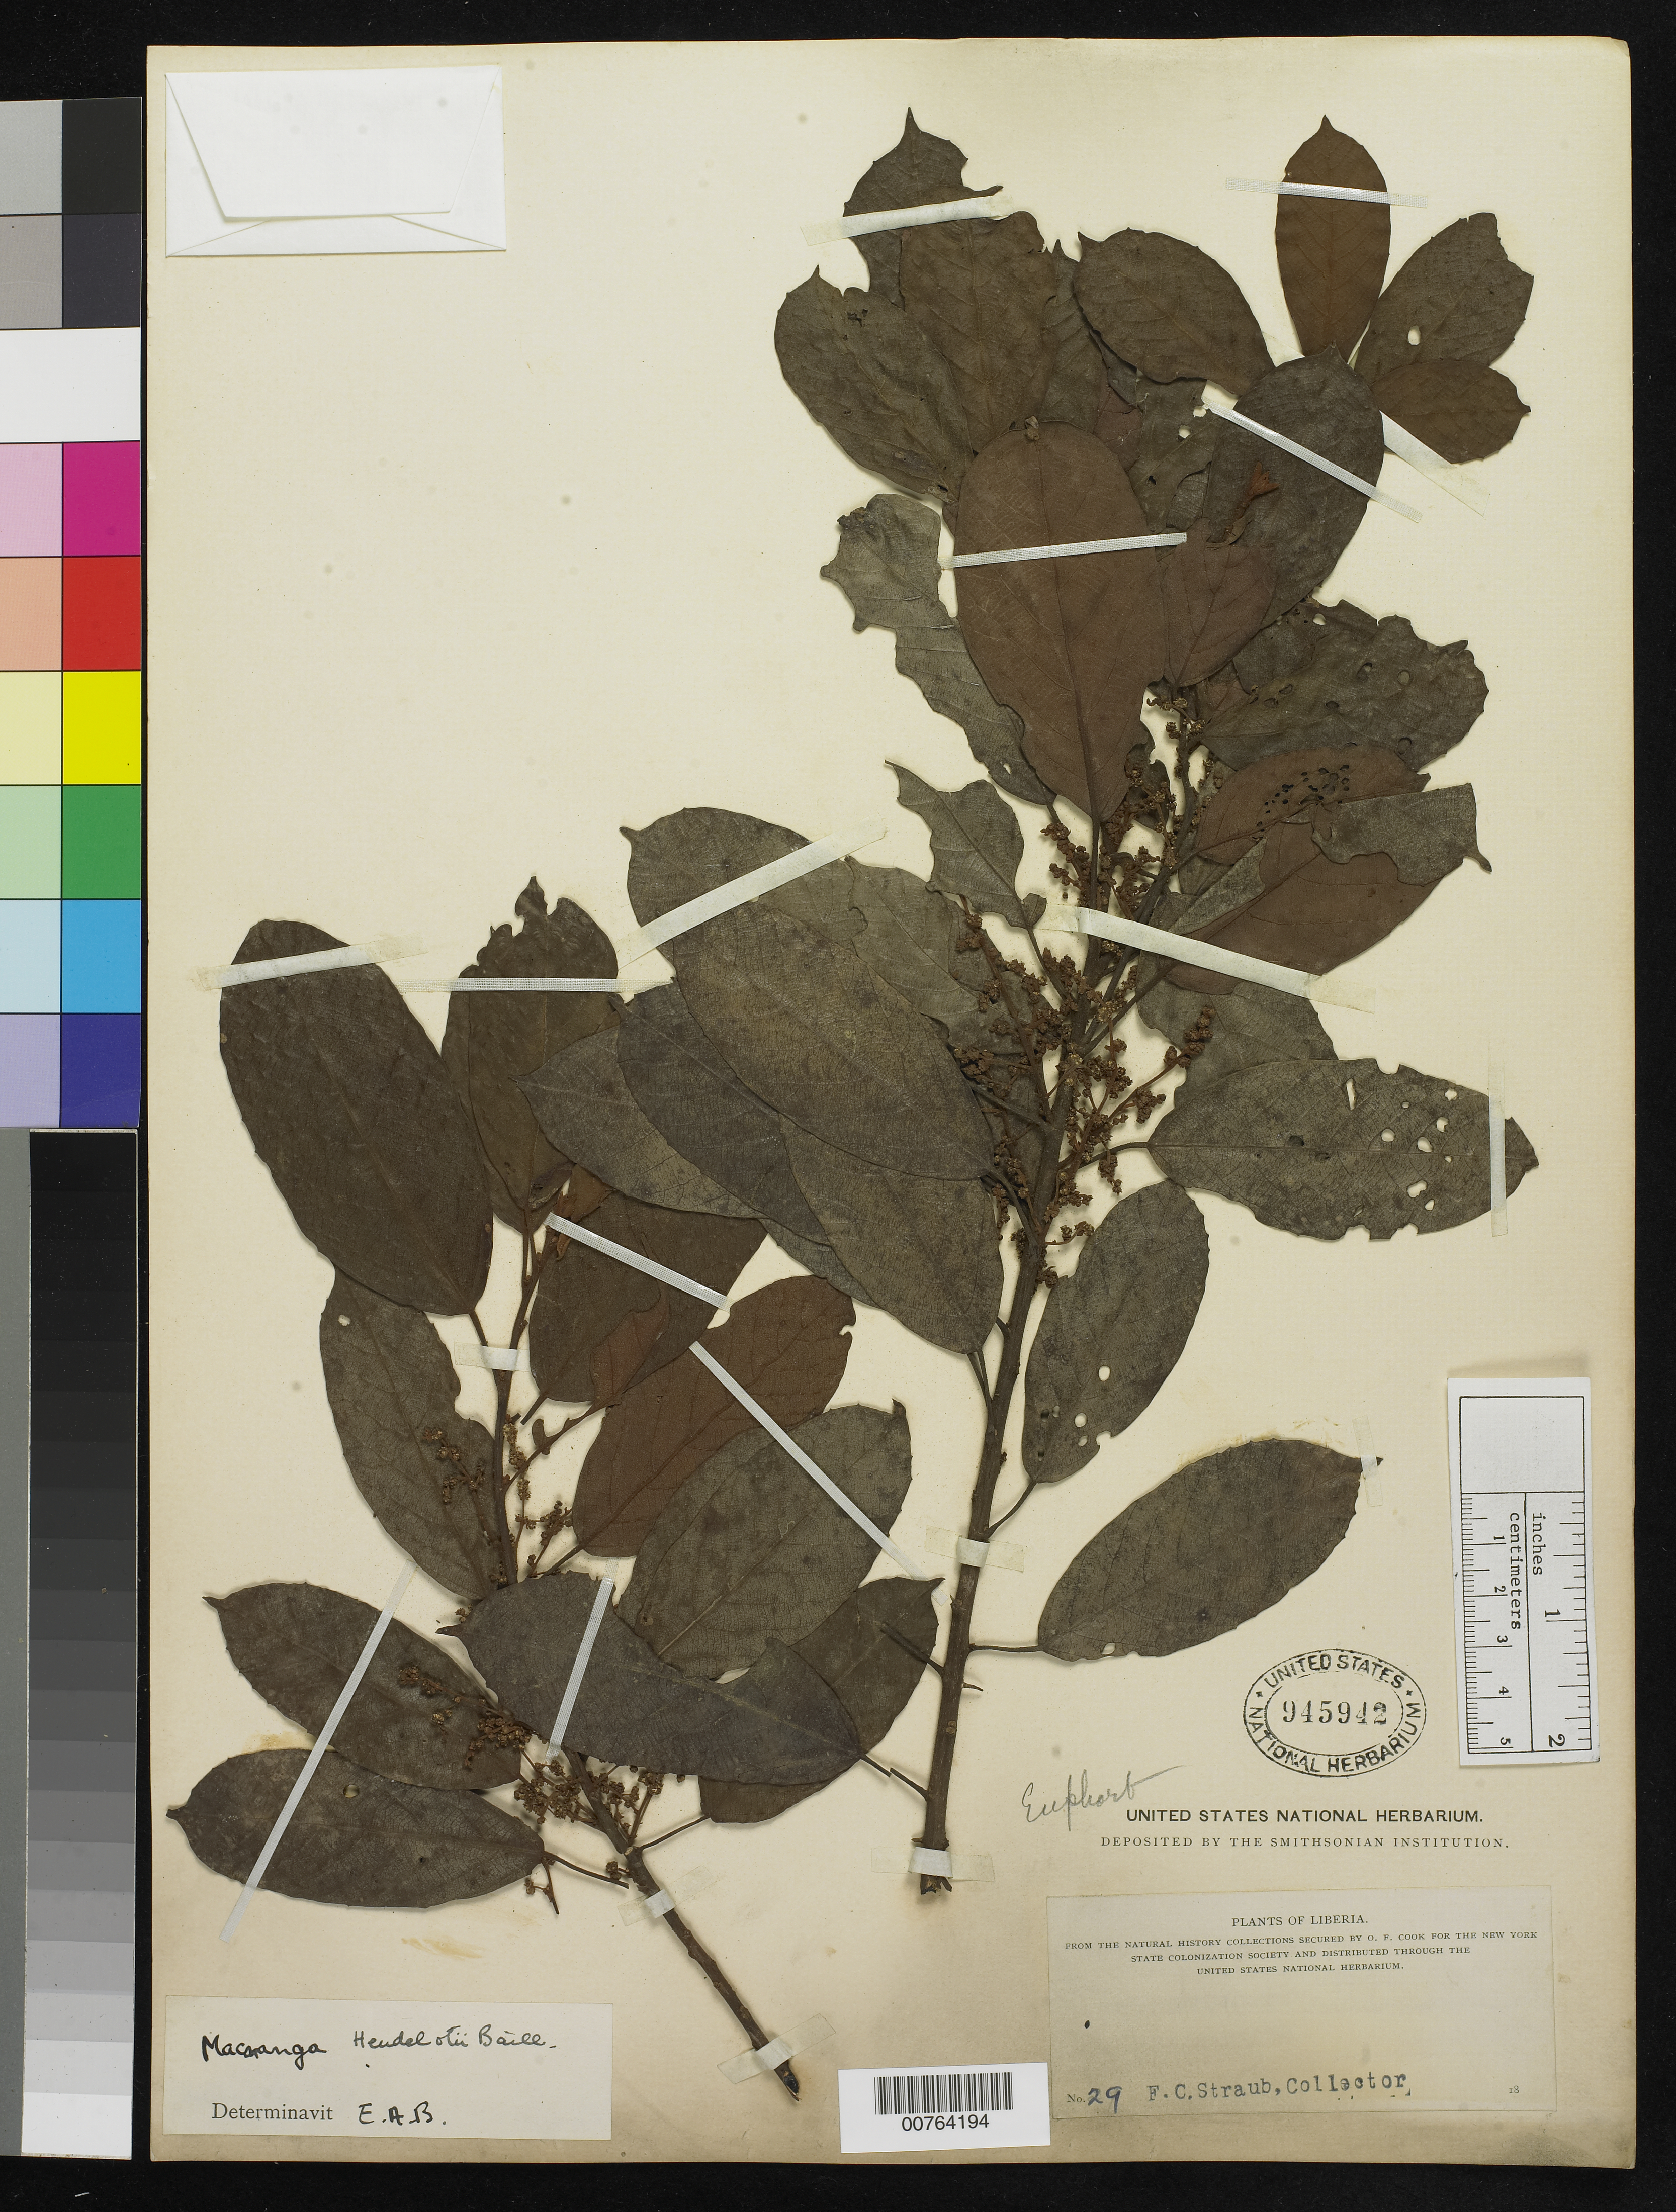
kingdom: Plantae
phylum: Tracheophyta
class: Magnoliopsida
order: Malpighiales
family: Euphorbiaceae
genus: Macaranga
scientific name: Macaranga heudelotii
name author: Baill.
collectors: F. Straub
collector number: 29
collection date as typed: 18--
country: Liberia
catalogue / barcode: US 945942